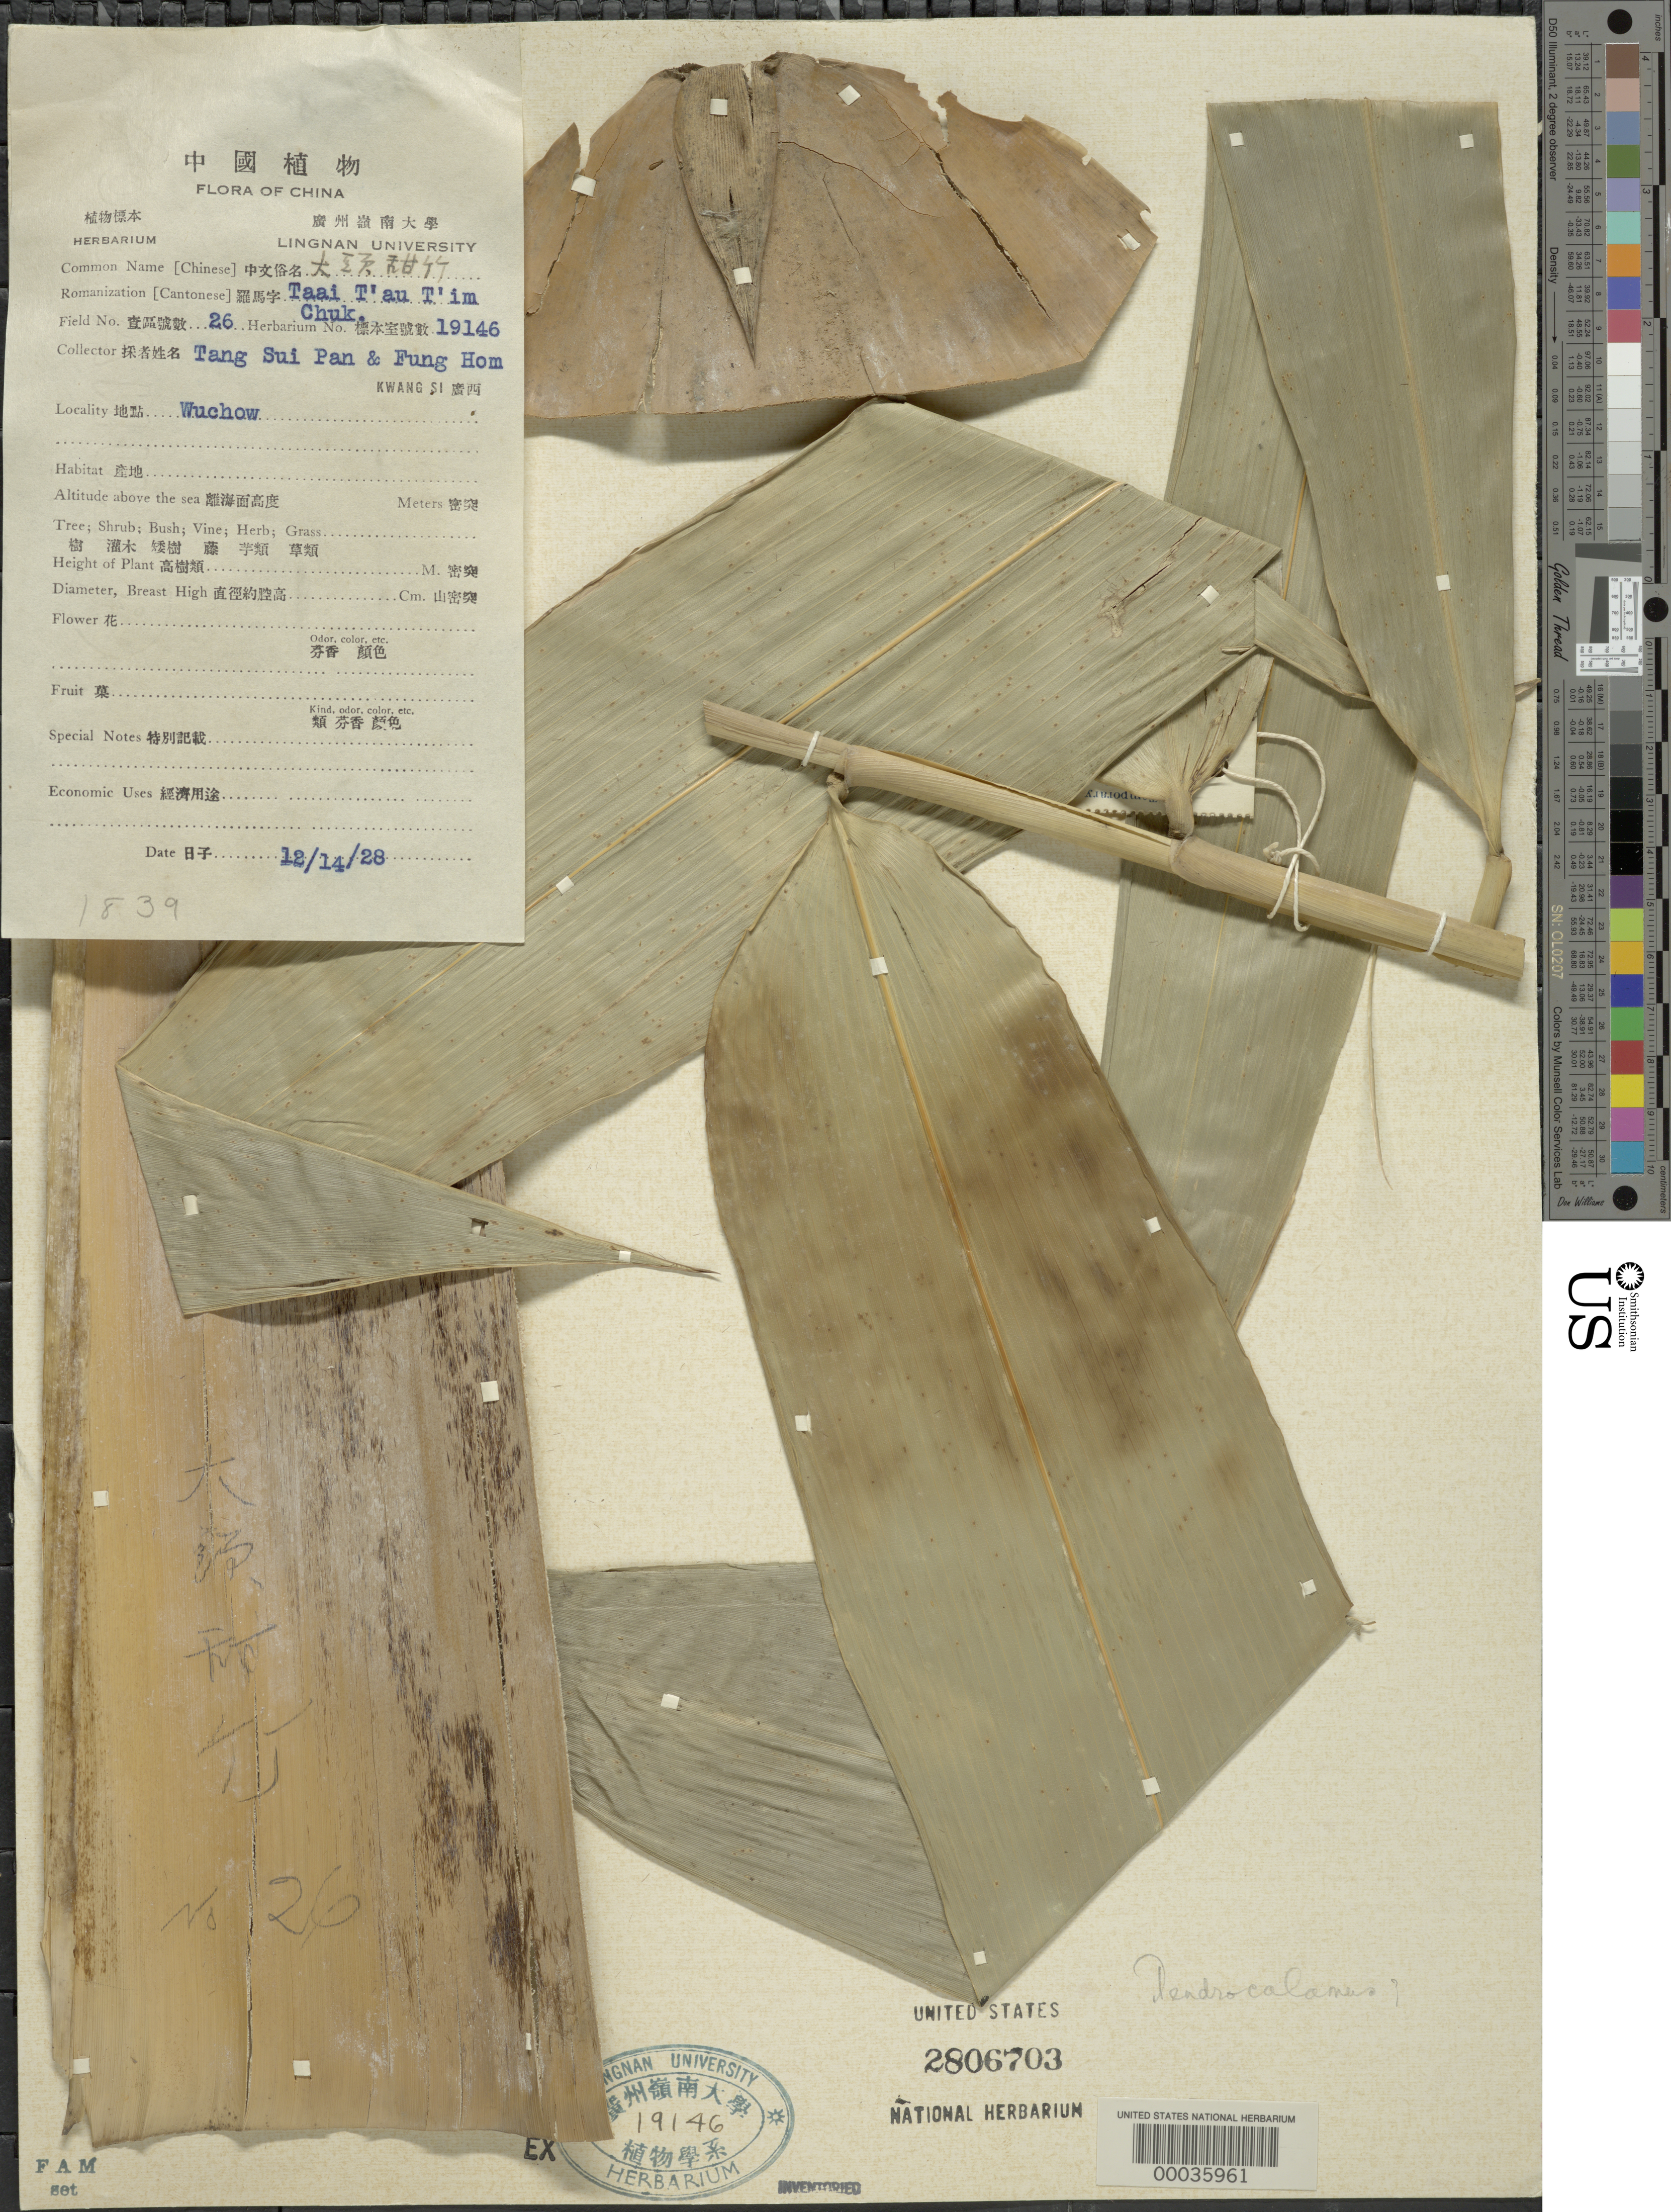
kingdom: Plantae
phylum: Tracheophyta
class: Liliopsida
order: Poales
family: Poaceae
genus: Dendrocalamus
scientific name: Dendrocalamus sp.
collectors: S. P. Tang & H. L. Fung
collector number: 26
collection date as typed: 14 Dec 1928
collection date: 1928-12-14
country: China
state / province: Guangdong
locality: Wuchow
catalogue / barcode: US 2806703